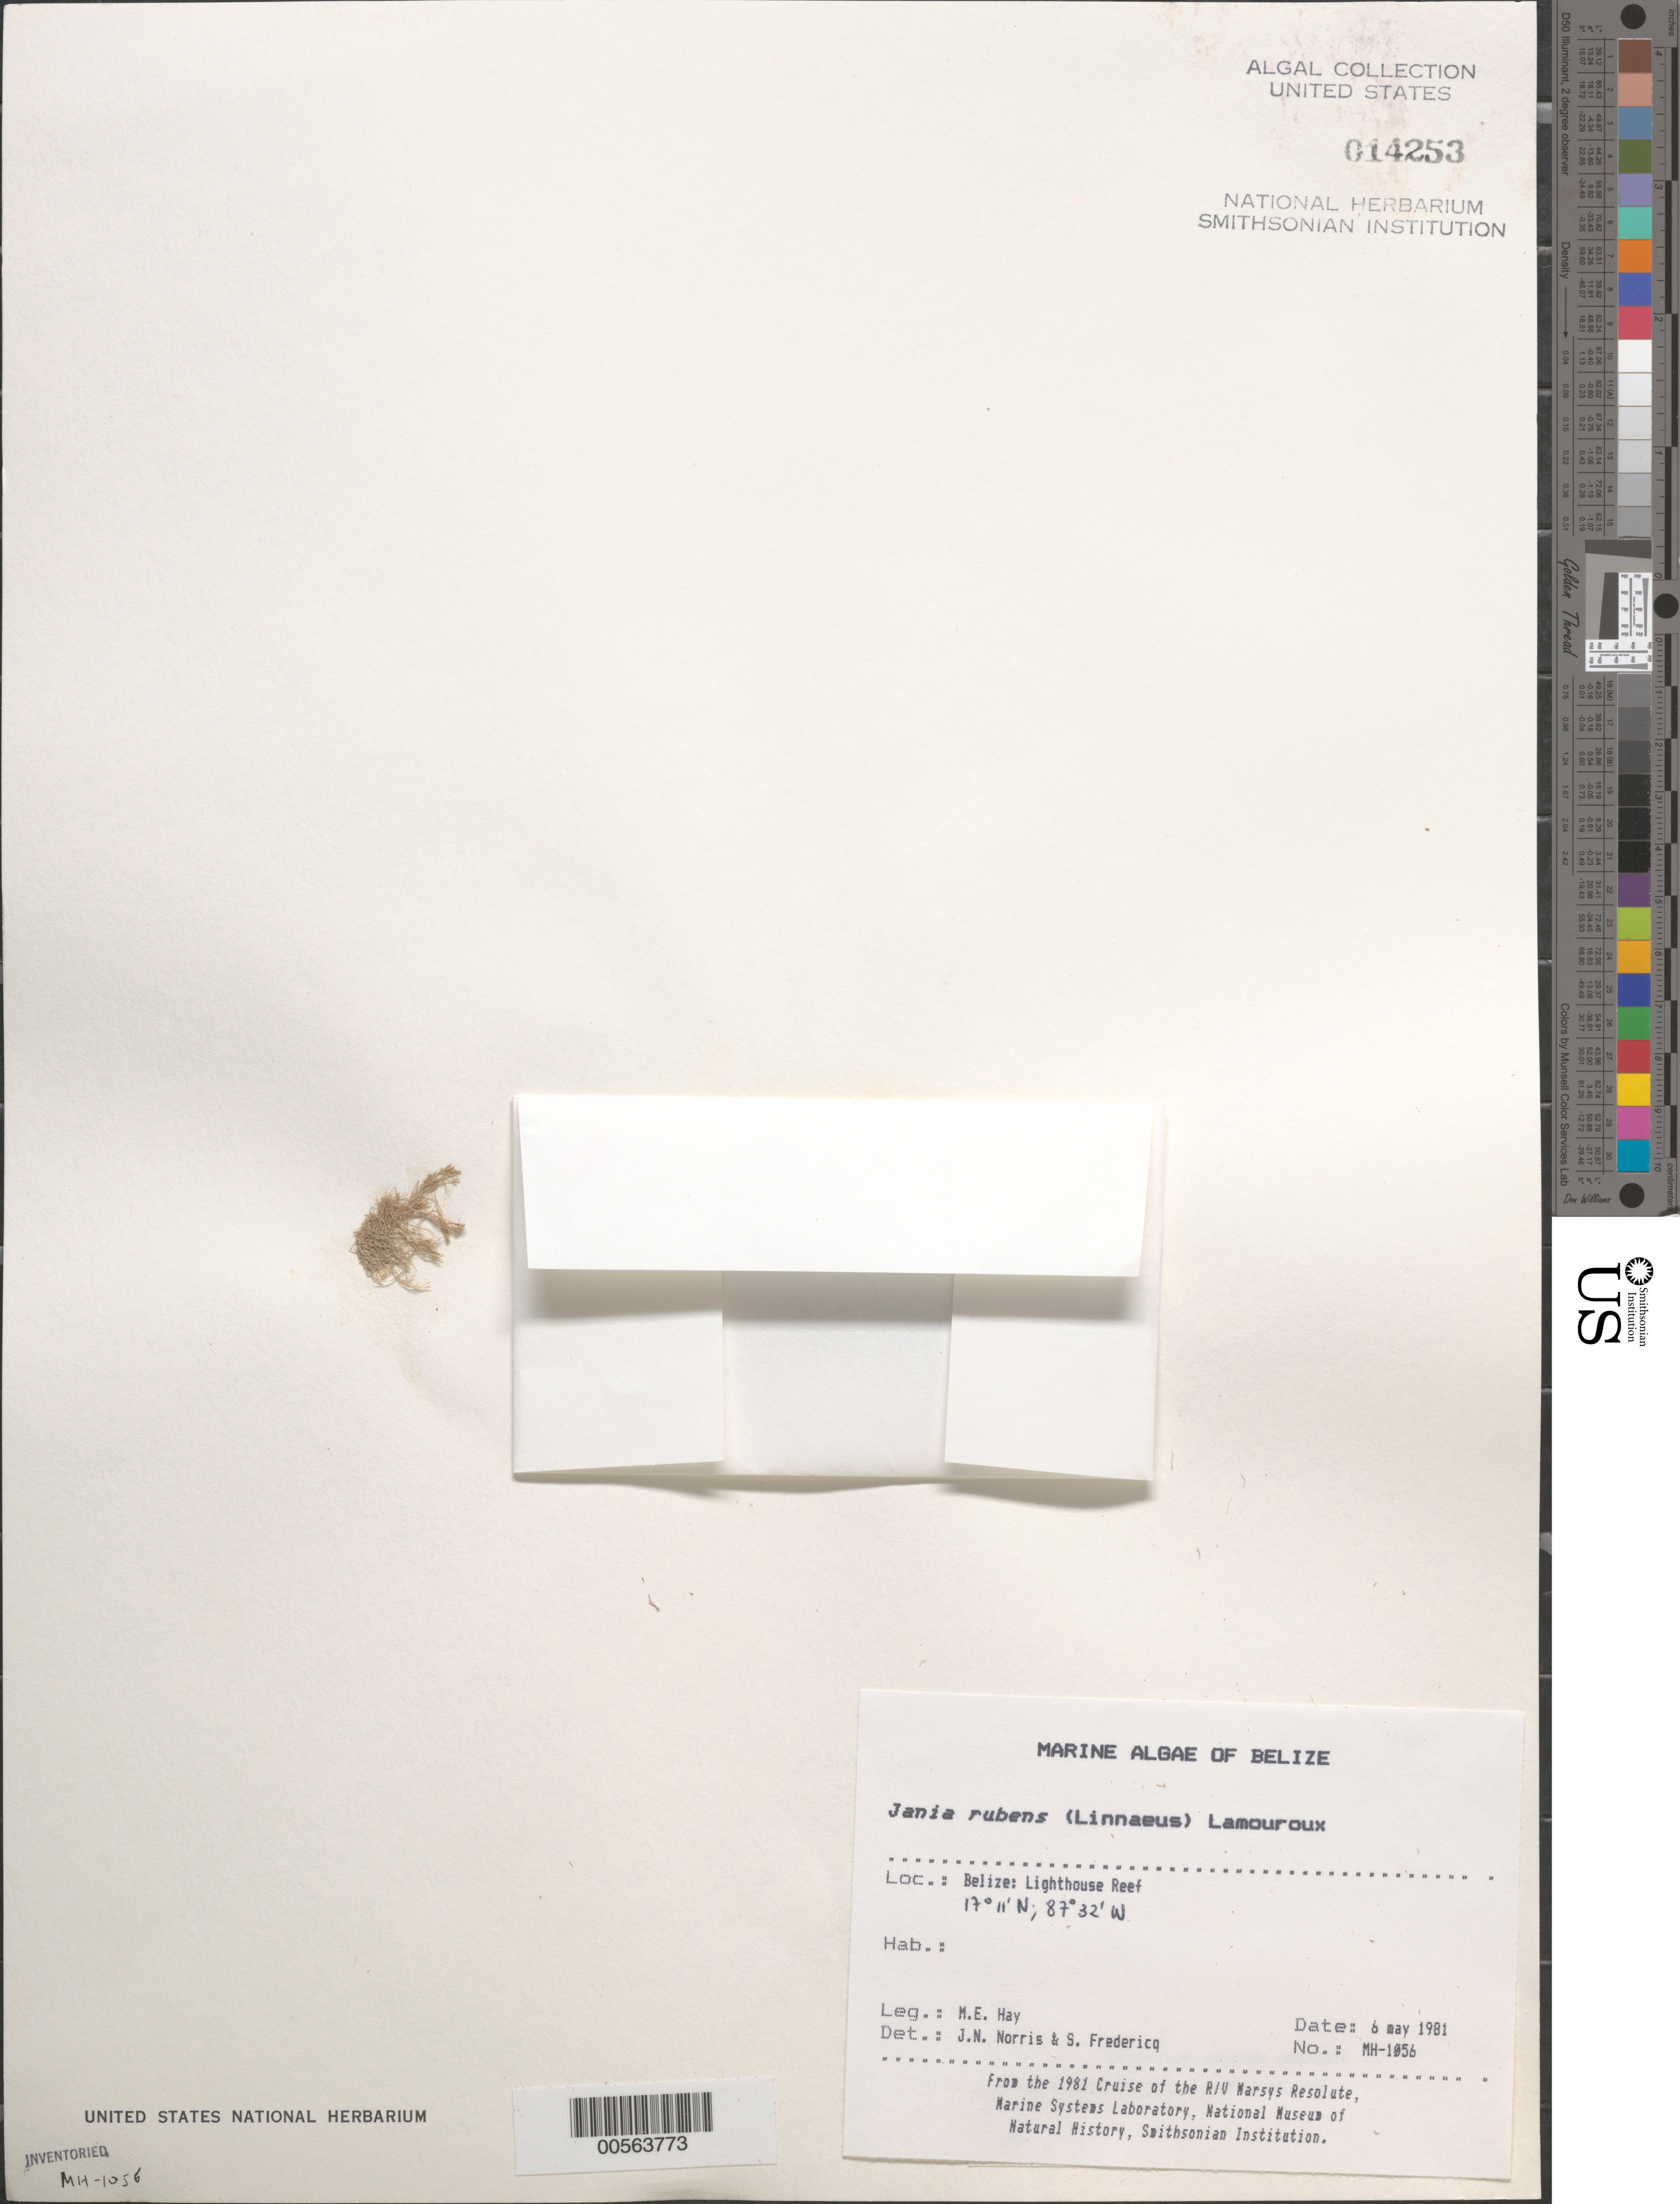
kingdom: Plantae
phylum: Rhodophyta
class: Florideophyceae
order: Corallinales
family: Corallinaceae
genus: Jania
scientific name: Jania rubens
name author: (L.) J.V.Lamouroux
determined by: Norris, J. N.; Fredericq, S.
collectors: M. E. Hay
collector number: MEH-1056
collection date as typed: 06 May 1981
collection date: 1981-05-06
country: Belize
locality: Lighthouse reef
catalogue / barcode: US 14253